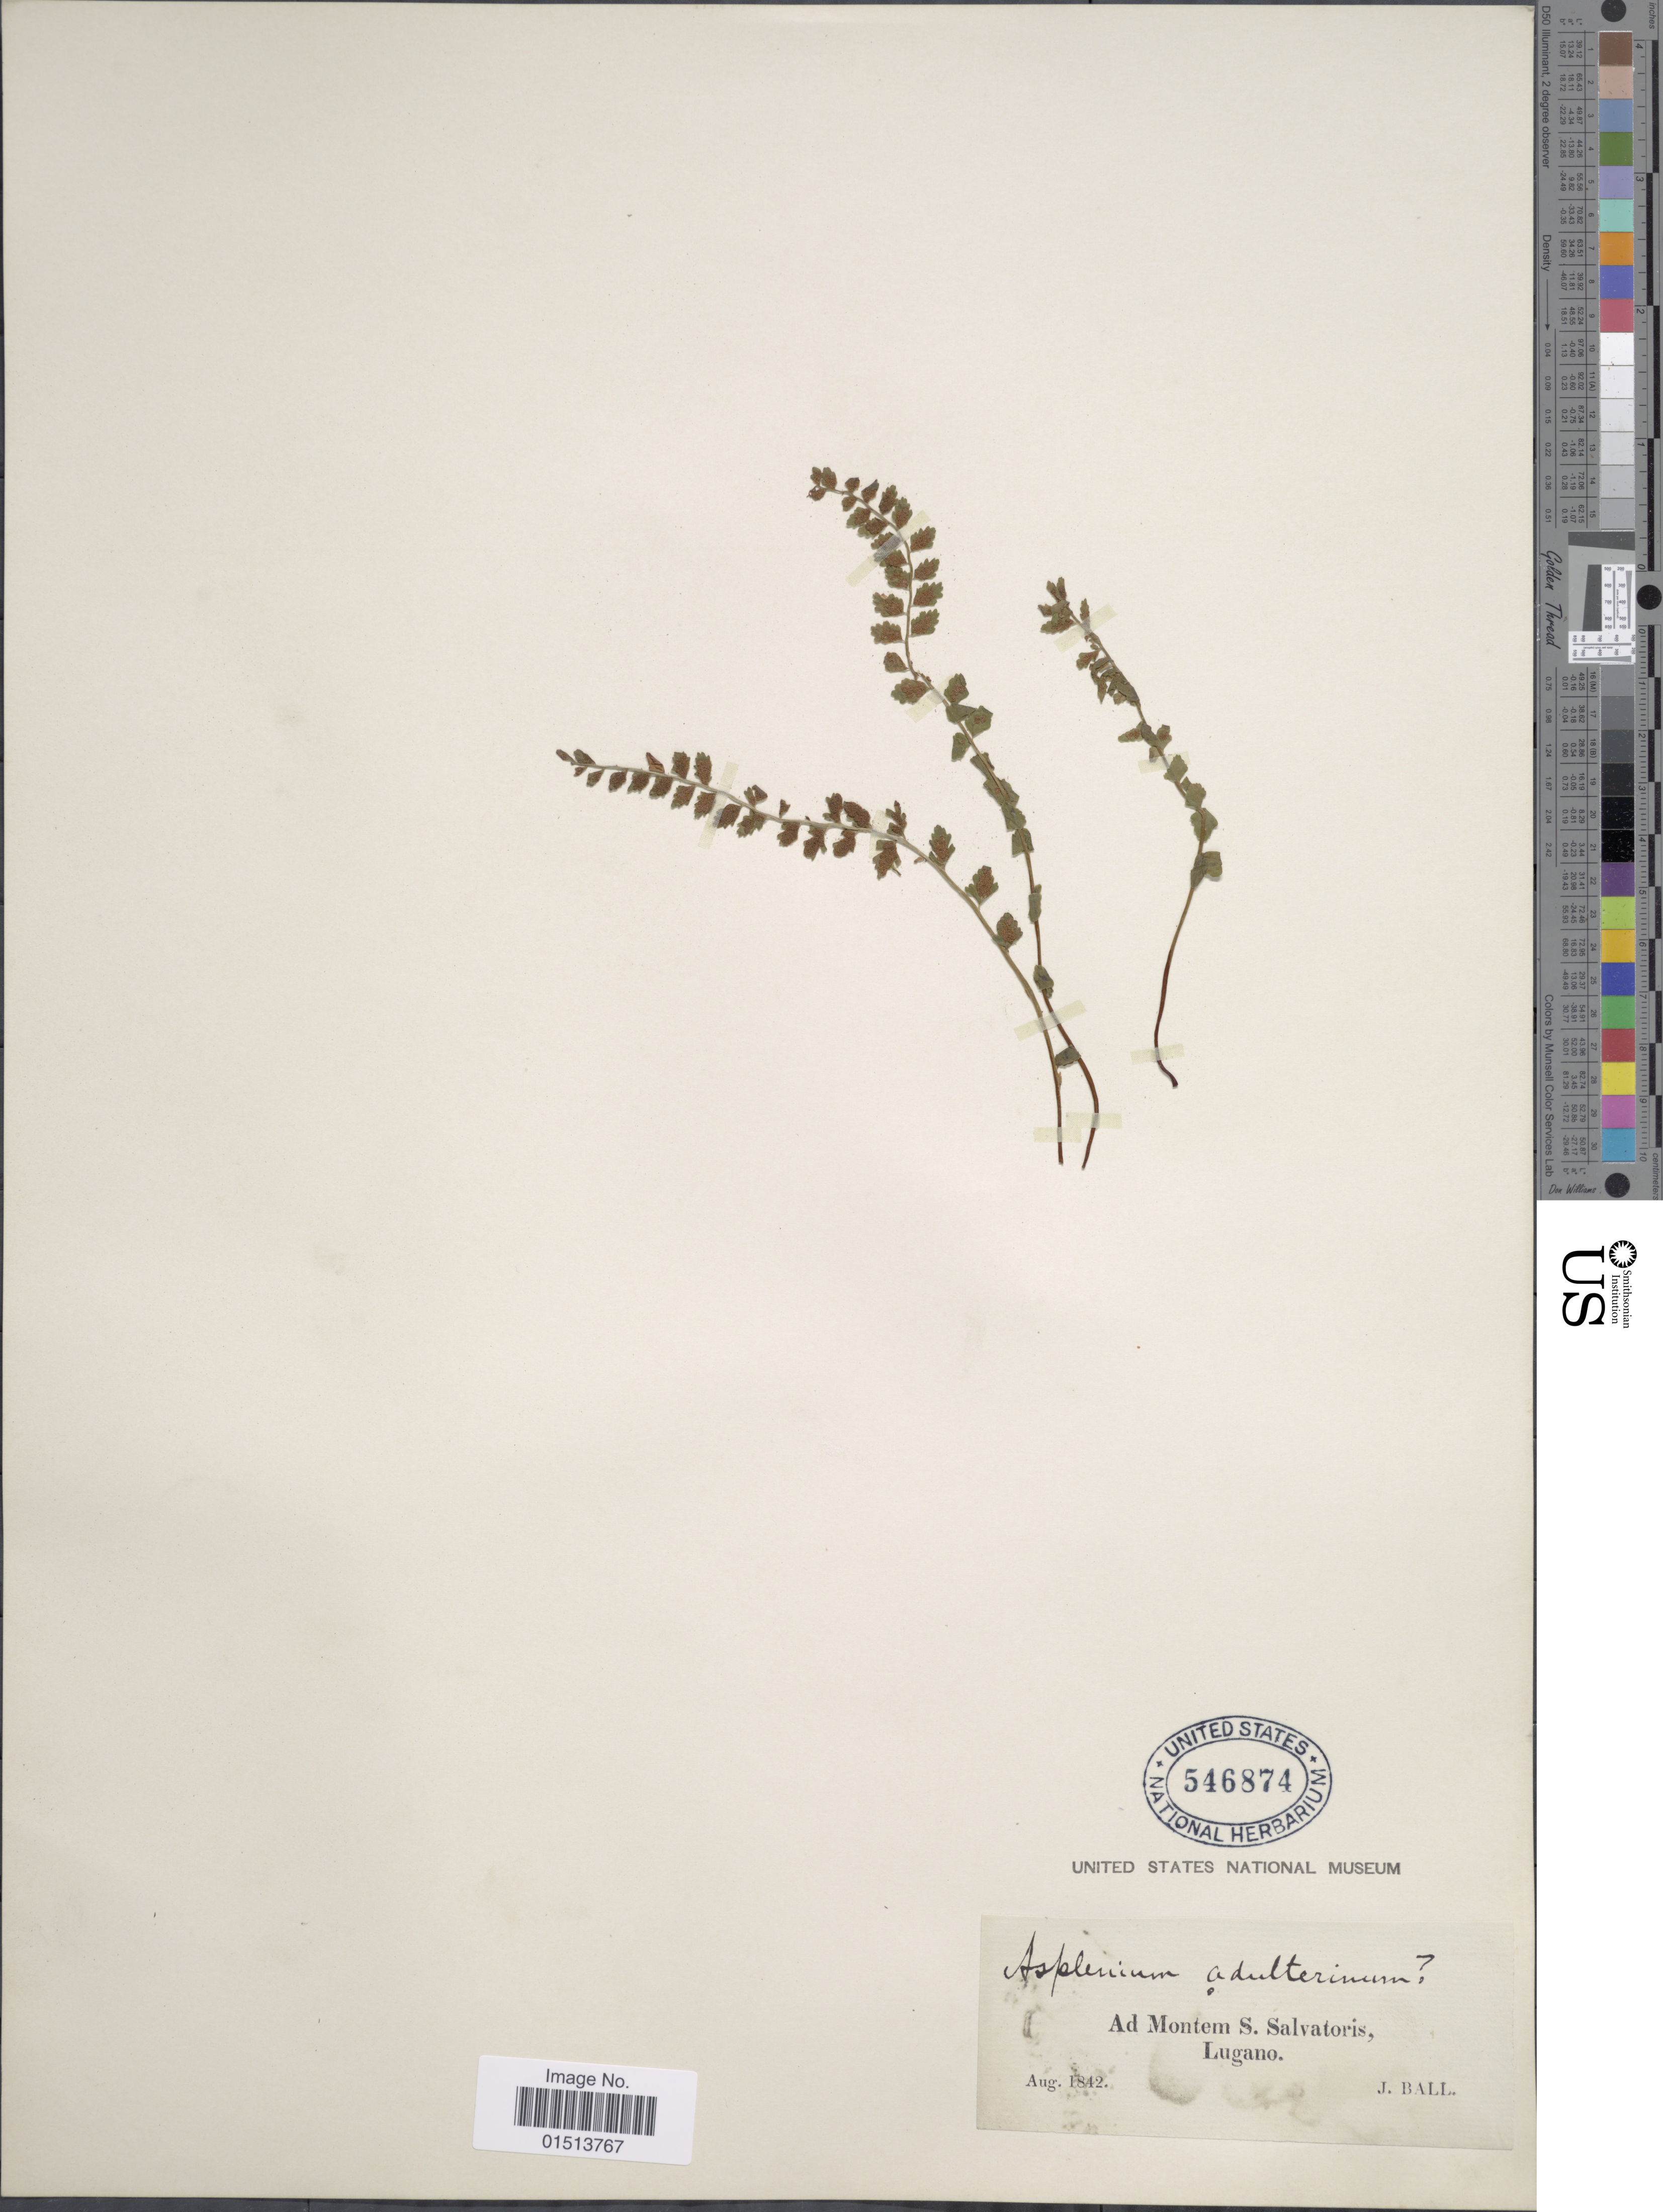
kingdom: Plantae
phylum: Tracheophyta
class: Polypodiopsida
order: Polypodiales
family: Aspleniaceae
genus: Asplenium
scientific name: Asplenium adulterinum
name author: Milde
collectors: J. Ball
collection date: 1842-08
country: Switzerland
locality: Ad Montem S. Salvatoris, Lugano.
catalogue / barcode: US 546874